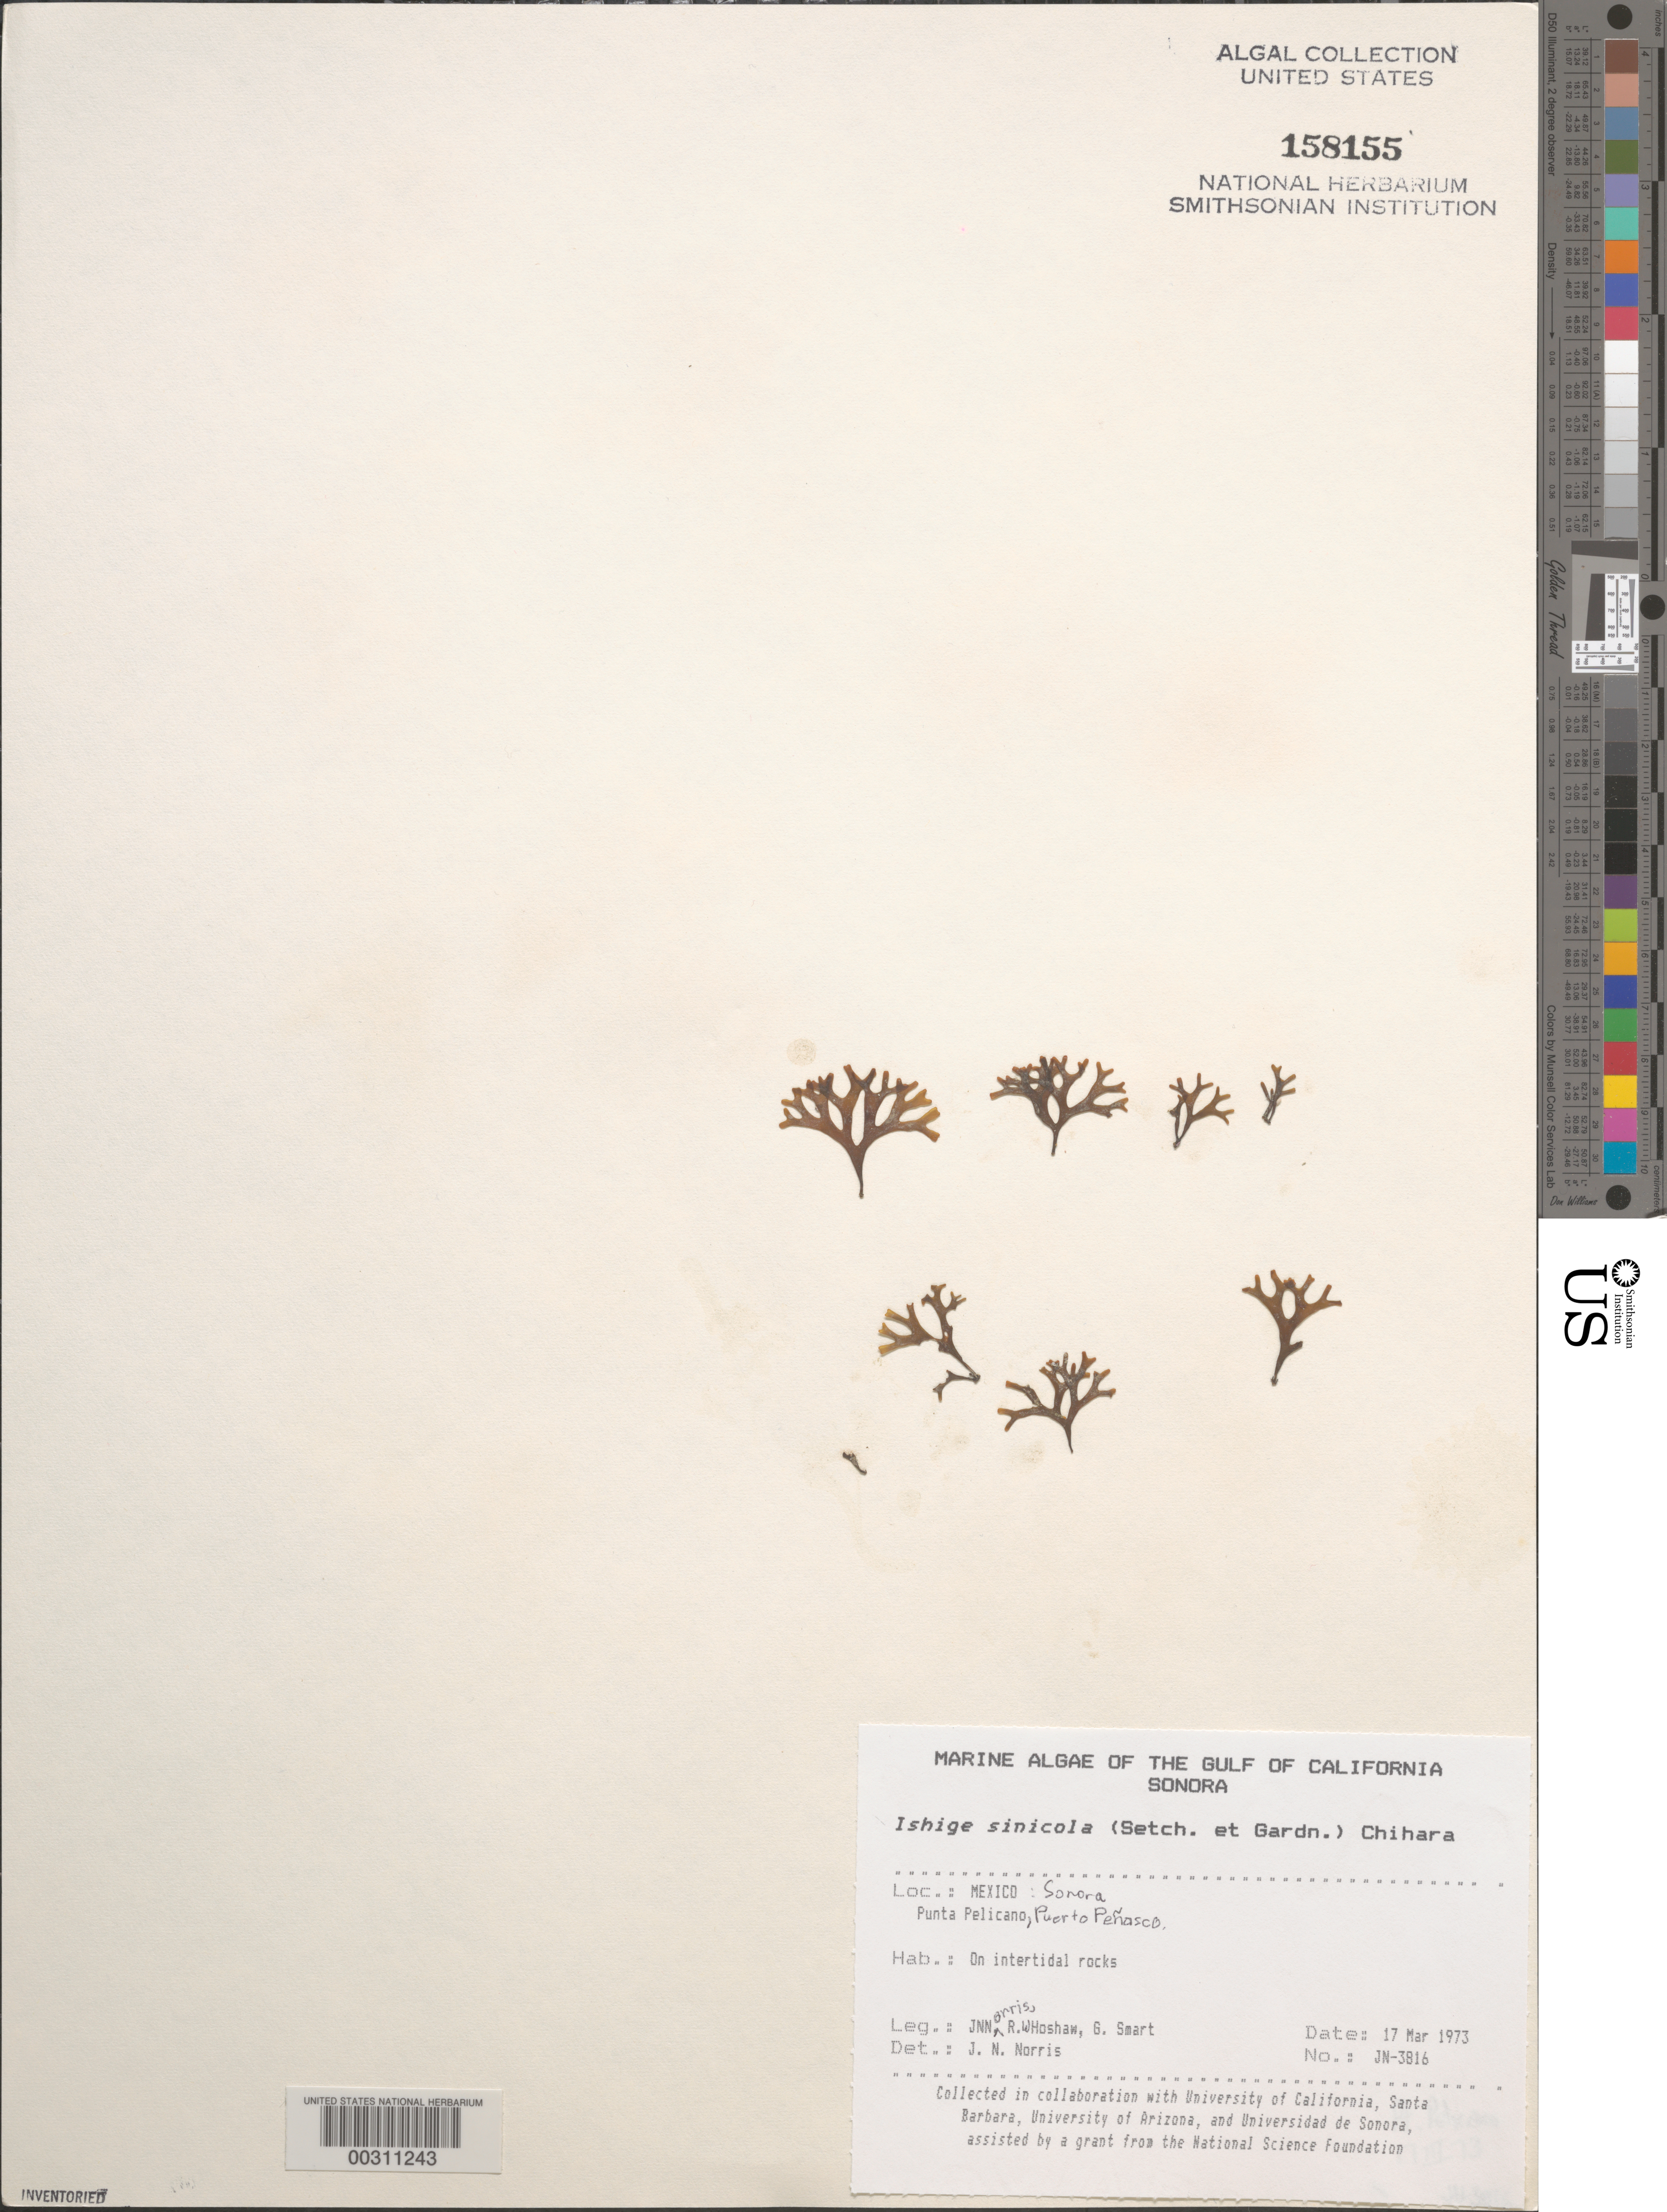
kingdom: Chromista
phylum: Ochrophyta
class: Phaeophyceae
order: Ishigeales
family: Ishigeaceae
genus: Ishige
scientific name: Ishige sinicola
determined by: Norris, James N.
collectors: J. N. Norris, R. Hoshaw & G. Smart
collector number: JN-3816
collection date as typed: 17 Mar 1972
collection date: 1972-03-17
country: Mexico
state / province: Sonora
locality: Punta Pelicano, Puerto Penasco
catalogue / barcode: US 158155